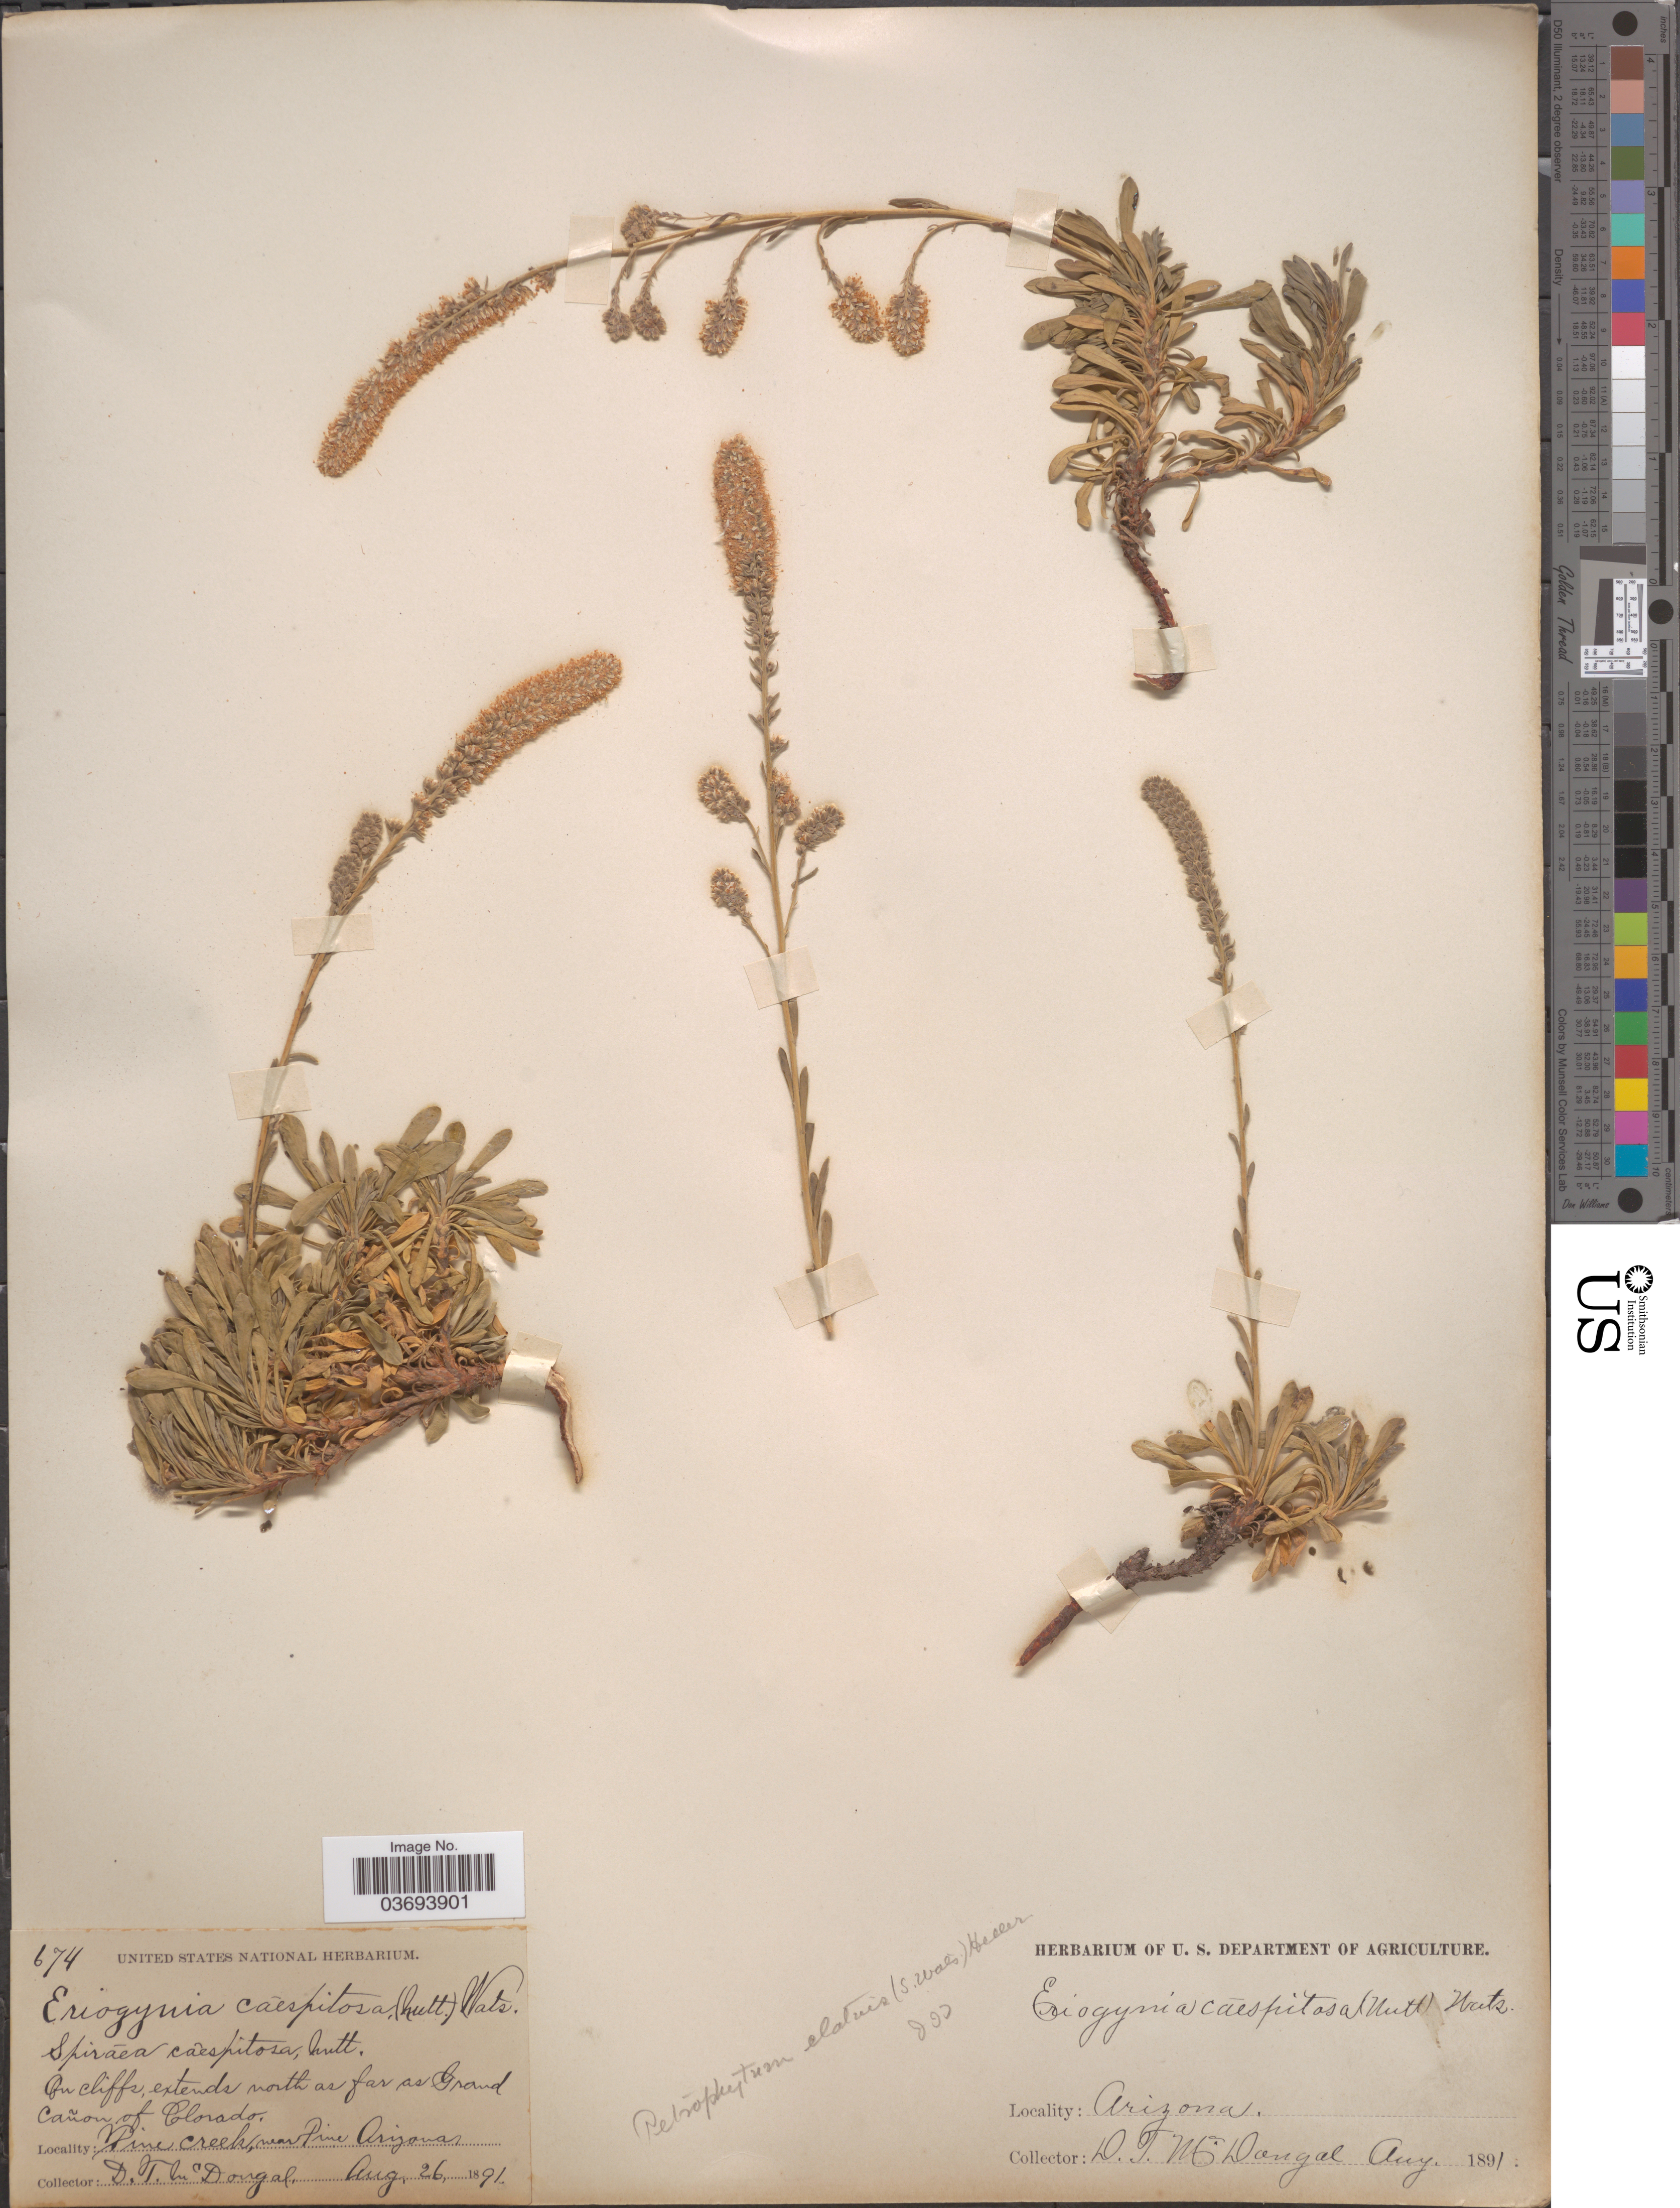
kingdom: Plantae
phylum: Tracheophyta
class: Magnoliopsida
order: Rosales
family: Rosaceae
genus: Petrophytum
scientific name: Petrophytum elatius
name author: (S. Watson) A. Heller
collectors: D. McDougal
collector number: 674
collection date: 1891-08-26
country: United States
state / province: Arizona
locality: On cliffs, extends north as far as Grand Cañon of Colorado. Pine Creek, near Pine Arizonas.